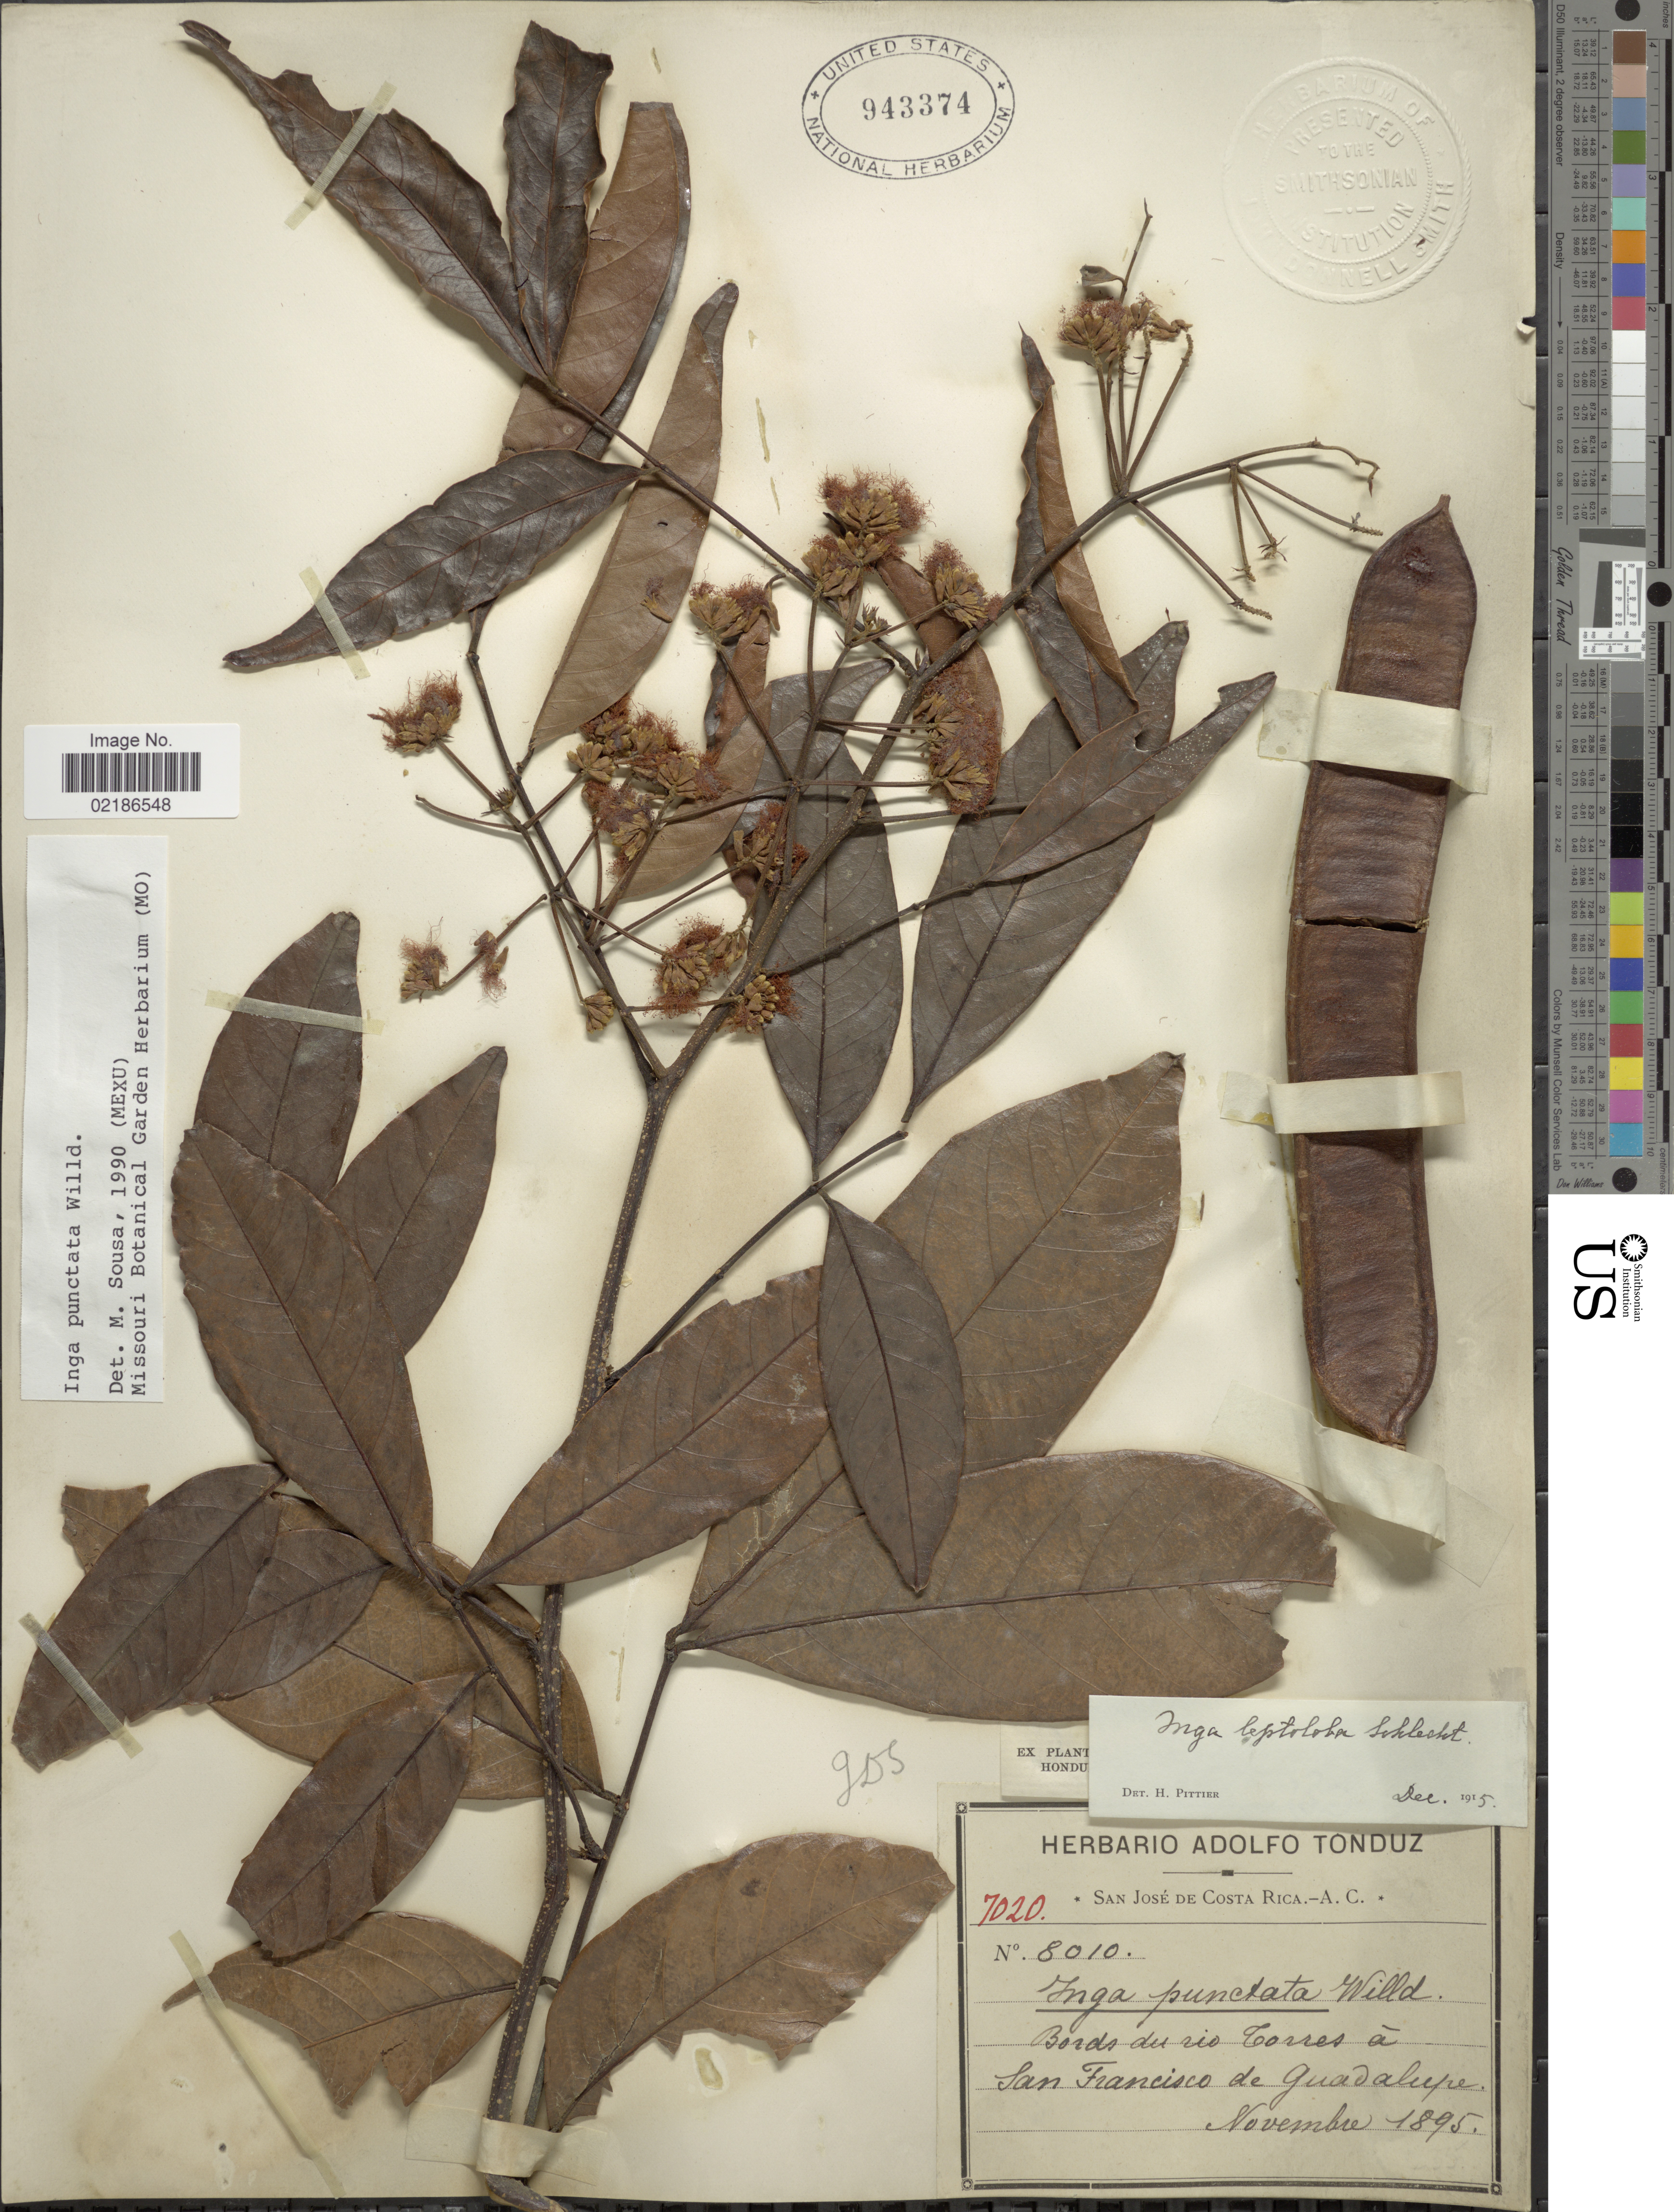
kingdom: Plantae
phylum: Tracheophyta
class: Magnoliopsida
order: Fabales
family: Fabaceae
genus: Inga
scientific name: Inga punctata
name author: Willd.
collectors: ex Herb. Adolfo Tonduz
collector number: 8010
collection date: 1895-11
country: Costa Rica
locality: Bords du rio Torres a San Francisco de Guadalupe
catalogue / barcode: US 943374